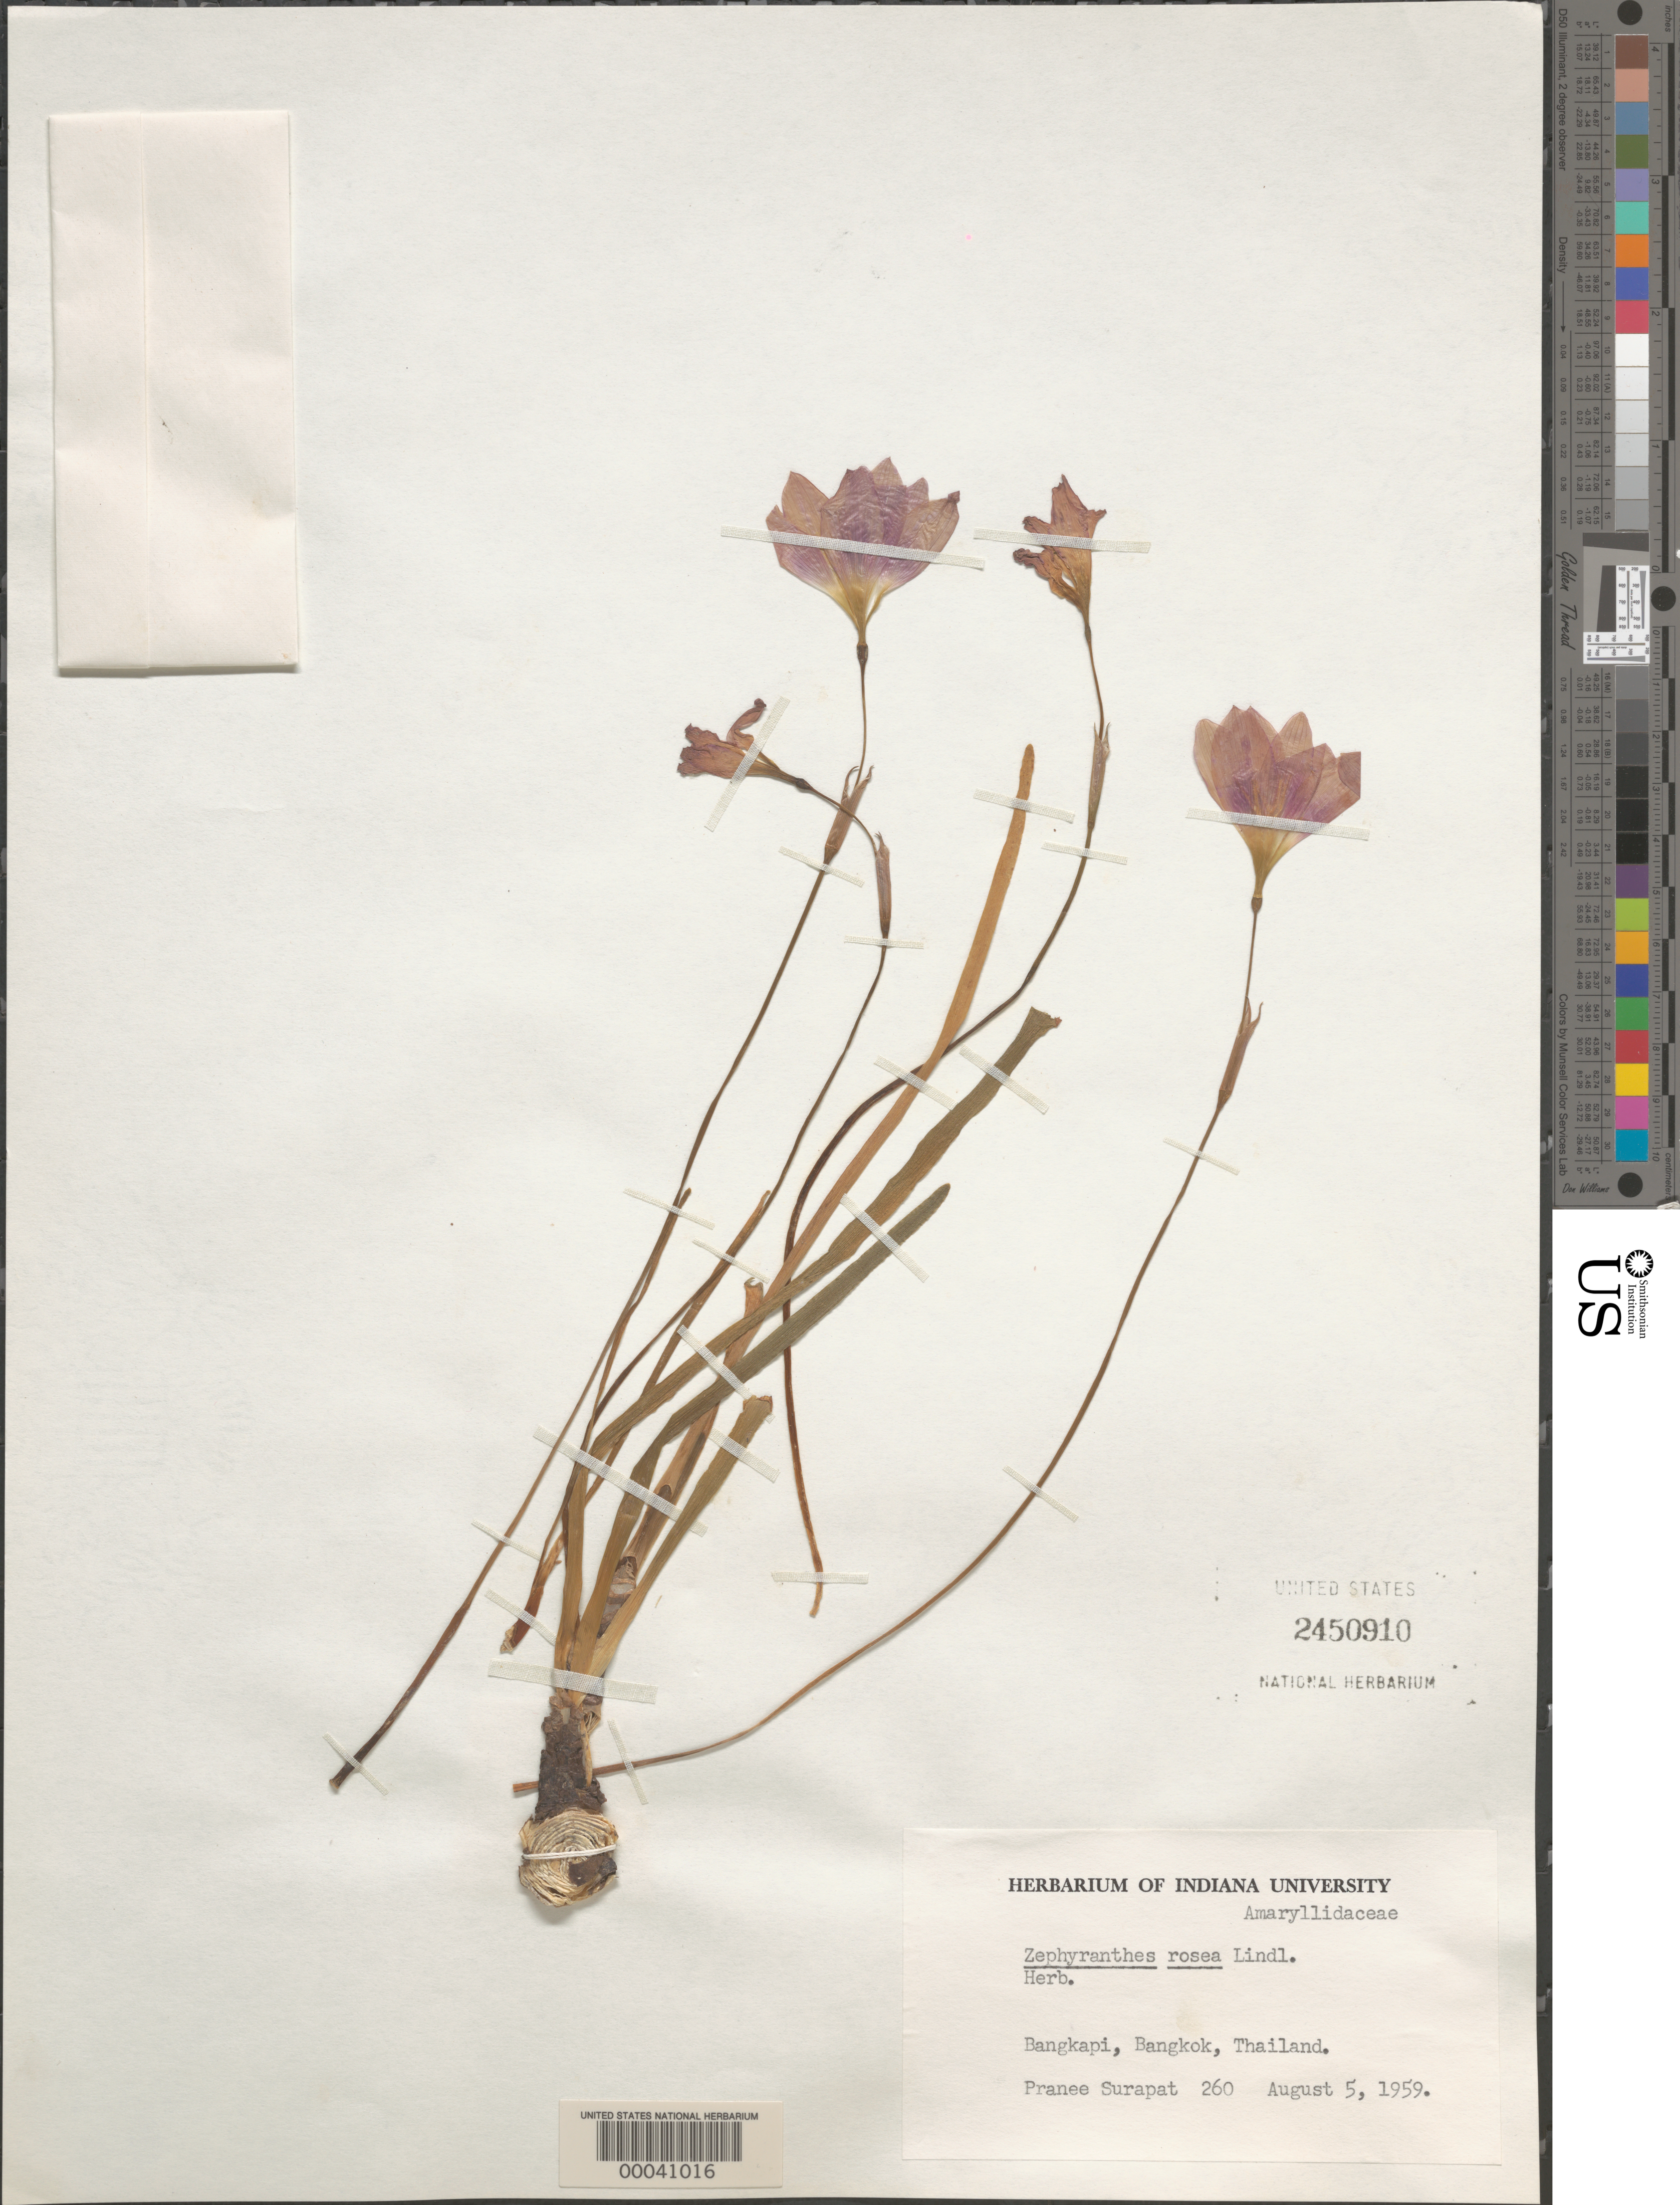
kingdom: Plantae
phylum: Tracheophyta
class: Liliopsida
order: Asparagales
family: Amaryllidaceae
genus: Zephyranthes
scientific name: Zephyranthes rosea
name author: Lindl.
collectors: P. Surapat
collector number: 260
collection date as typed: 05 Aug 1959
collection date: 1959-08-05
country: Thailand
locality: Bangkapi, bangkok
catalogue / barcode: US 2450910